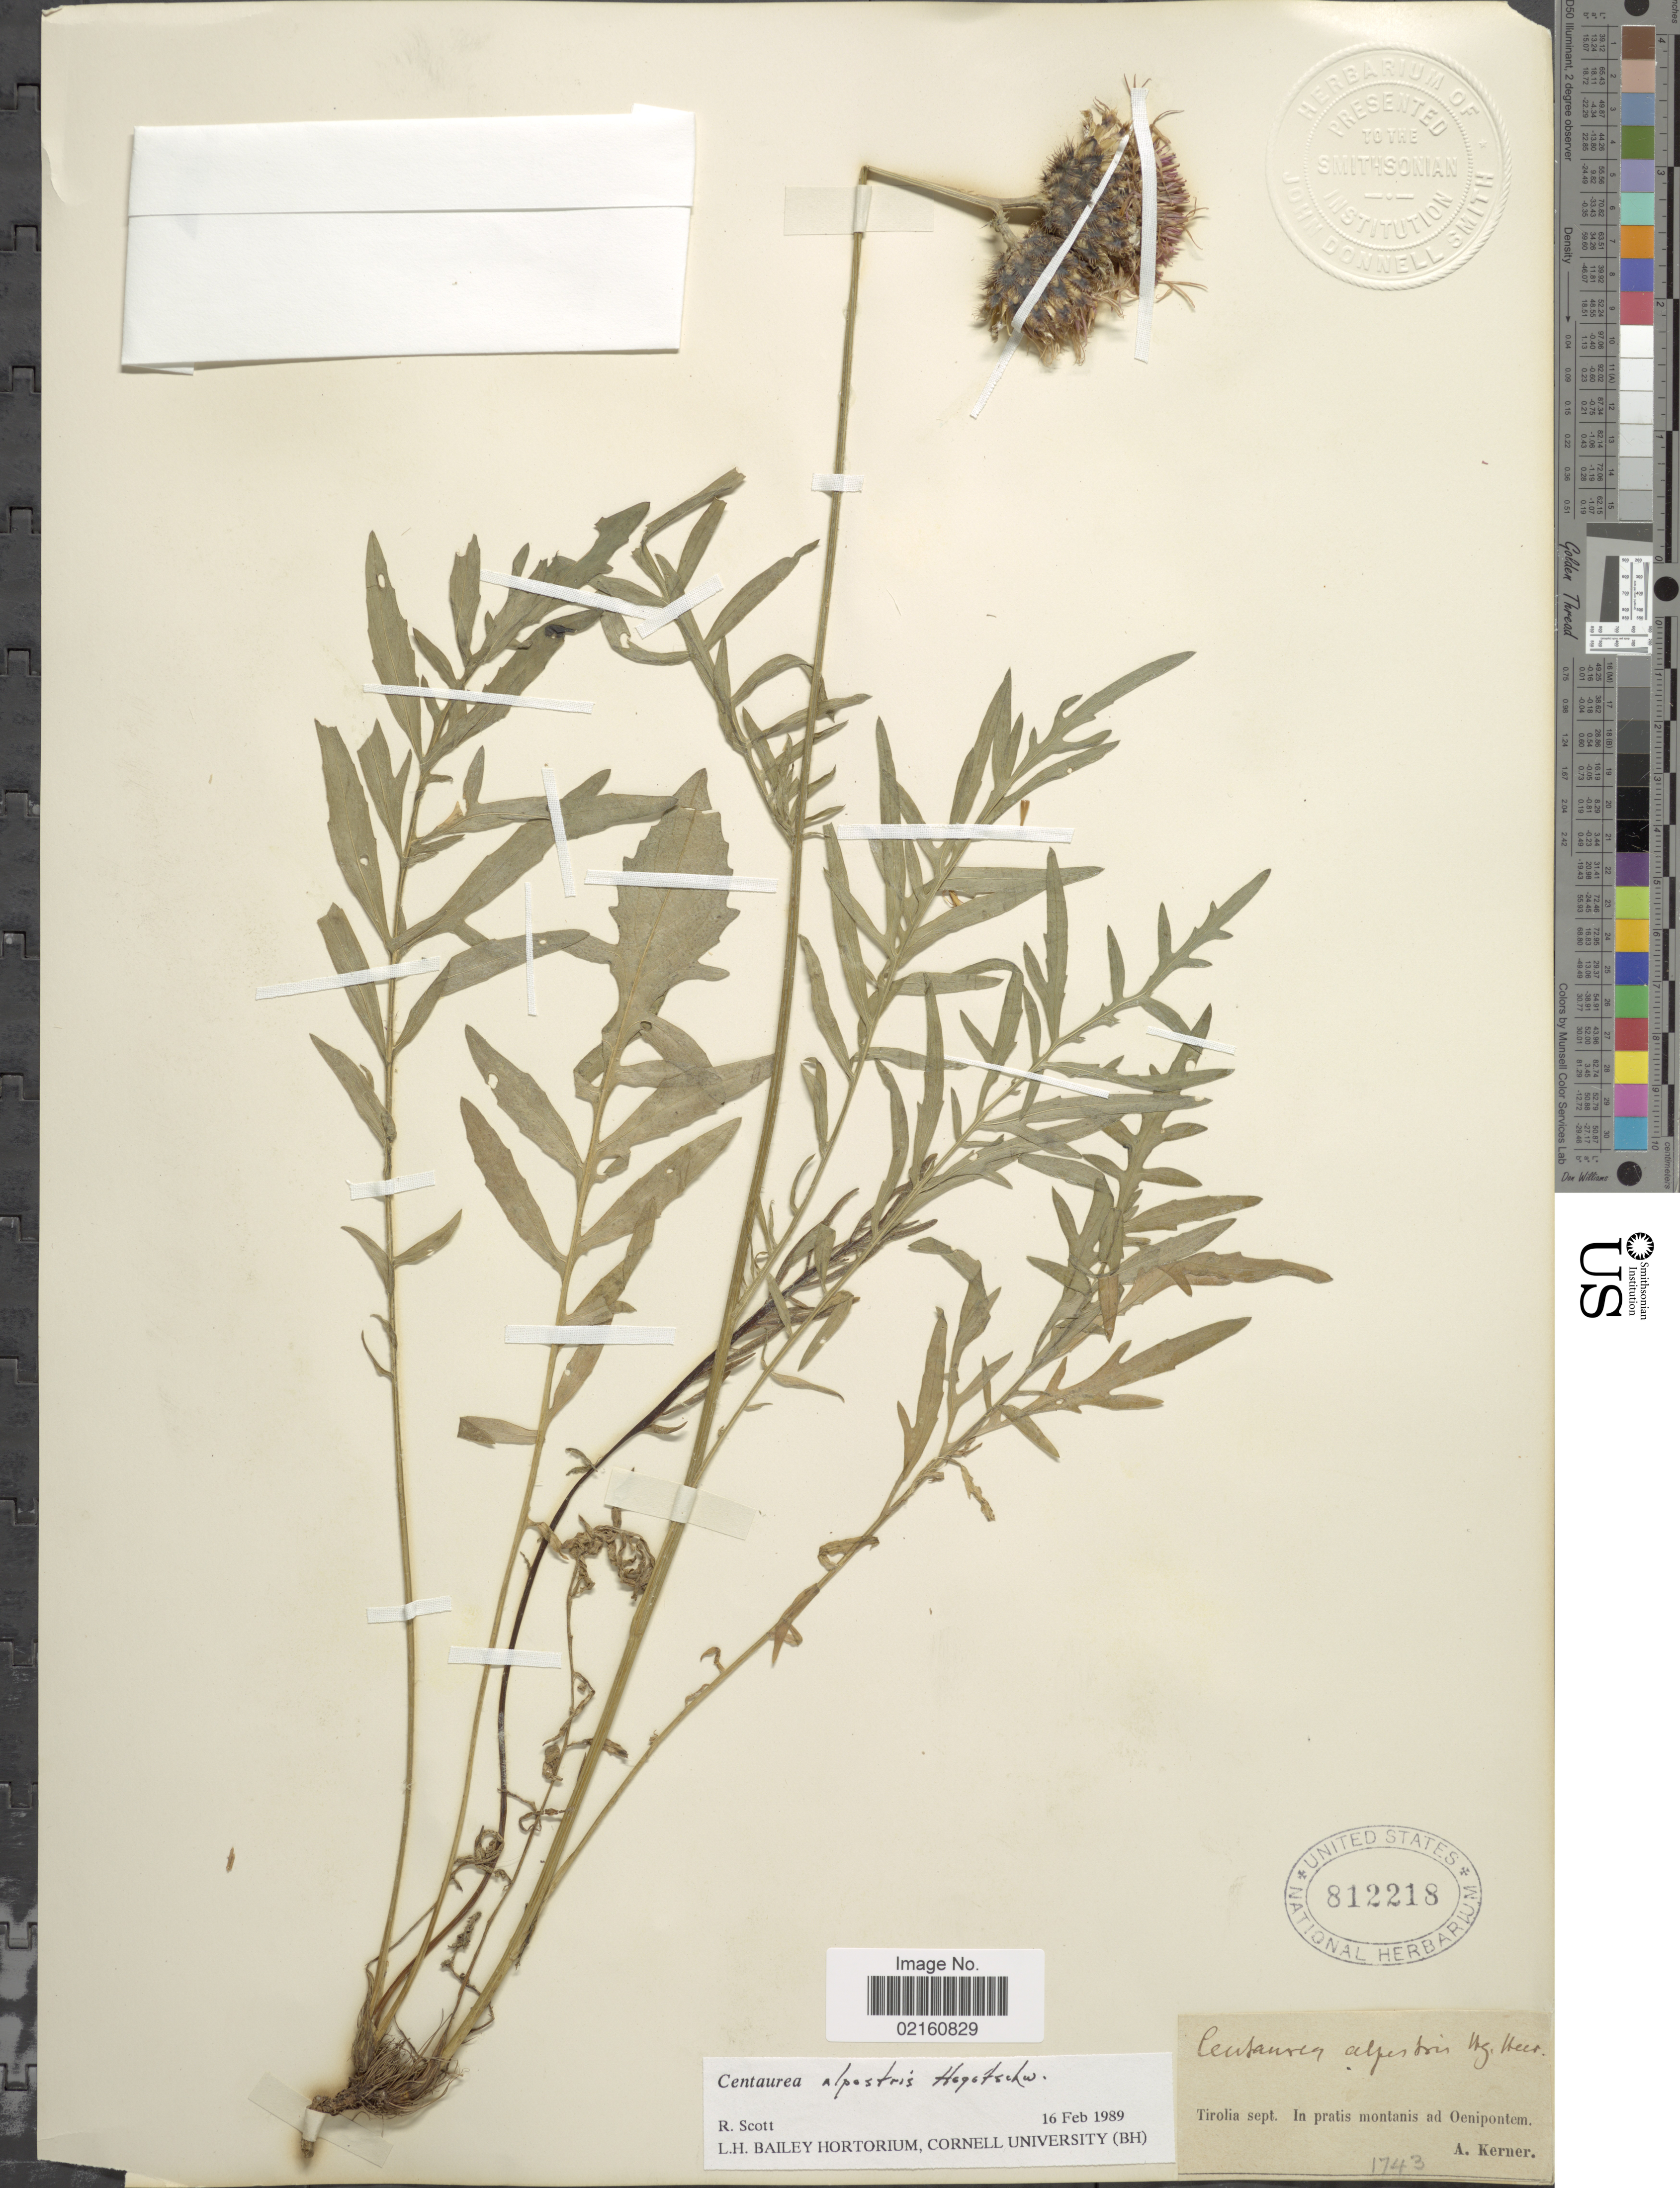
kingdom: Plantae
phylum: Tracheophyta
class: Magnoliopsida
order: Asterales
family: Asteraceae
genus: Centaurea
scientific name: Centaurea scabiosa subsp. alpestris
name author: (Hegetschw.) Nyman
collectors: A. Kerner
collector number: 1743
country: Austria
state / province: Tirol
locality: Montanis ad Oenipontem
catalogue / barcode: US 812218